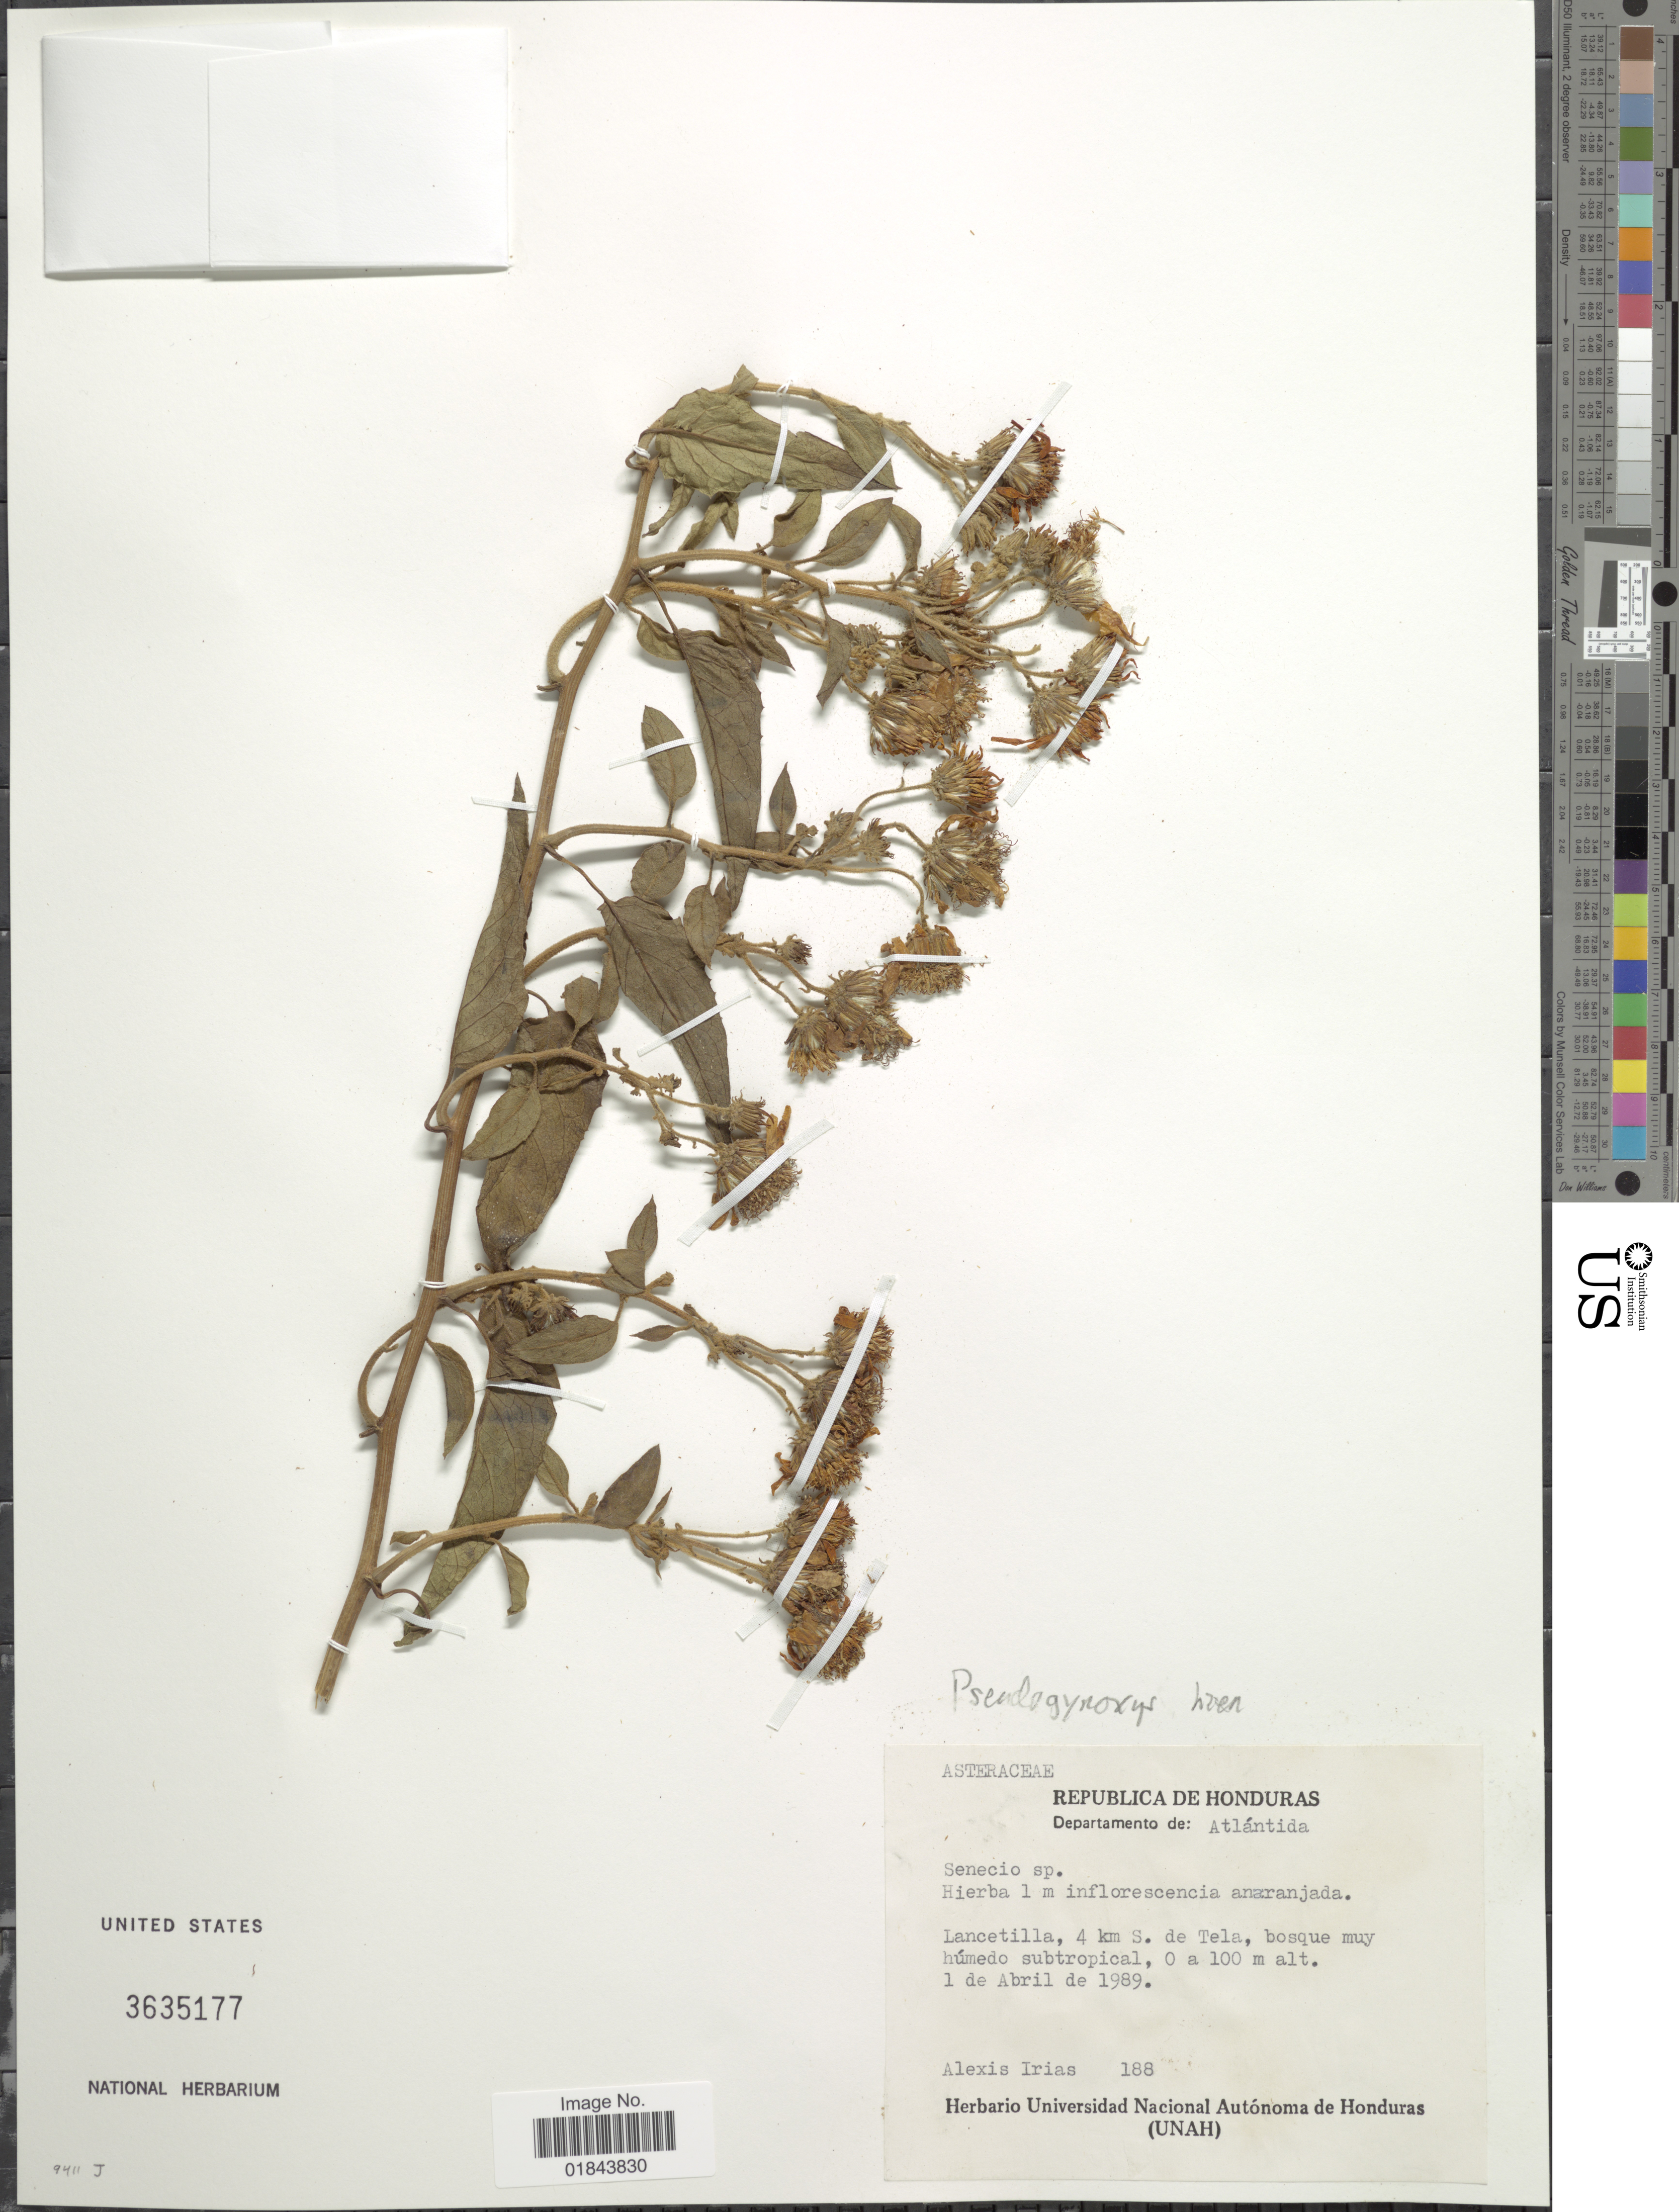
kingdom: Plantae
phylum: Tracheophyta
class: Magnoliopsida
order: Asterales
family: Asteraceae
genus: Pseudogynoxys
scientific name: Pseudogynoxys haenkei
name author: (DC.) Cabrera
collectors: A. Irias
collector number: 188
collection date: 1989-04-01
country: Honduras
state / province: Atlántida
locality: Departamento de: Atlántida. Lancetilla, 4 km S. de Tela, bosque muy húmedo subtropical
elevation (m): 100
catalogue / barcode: US 3635177